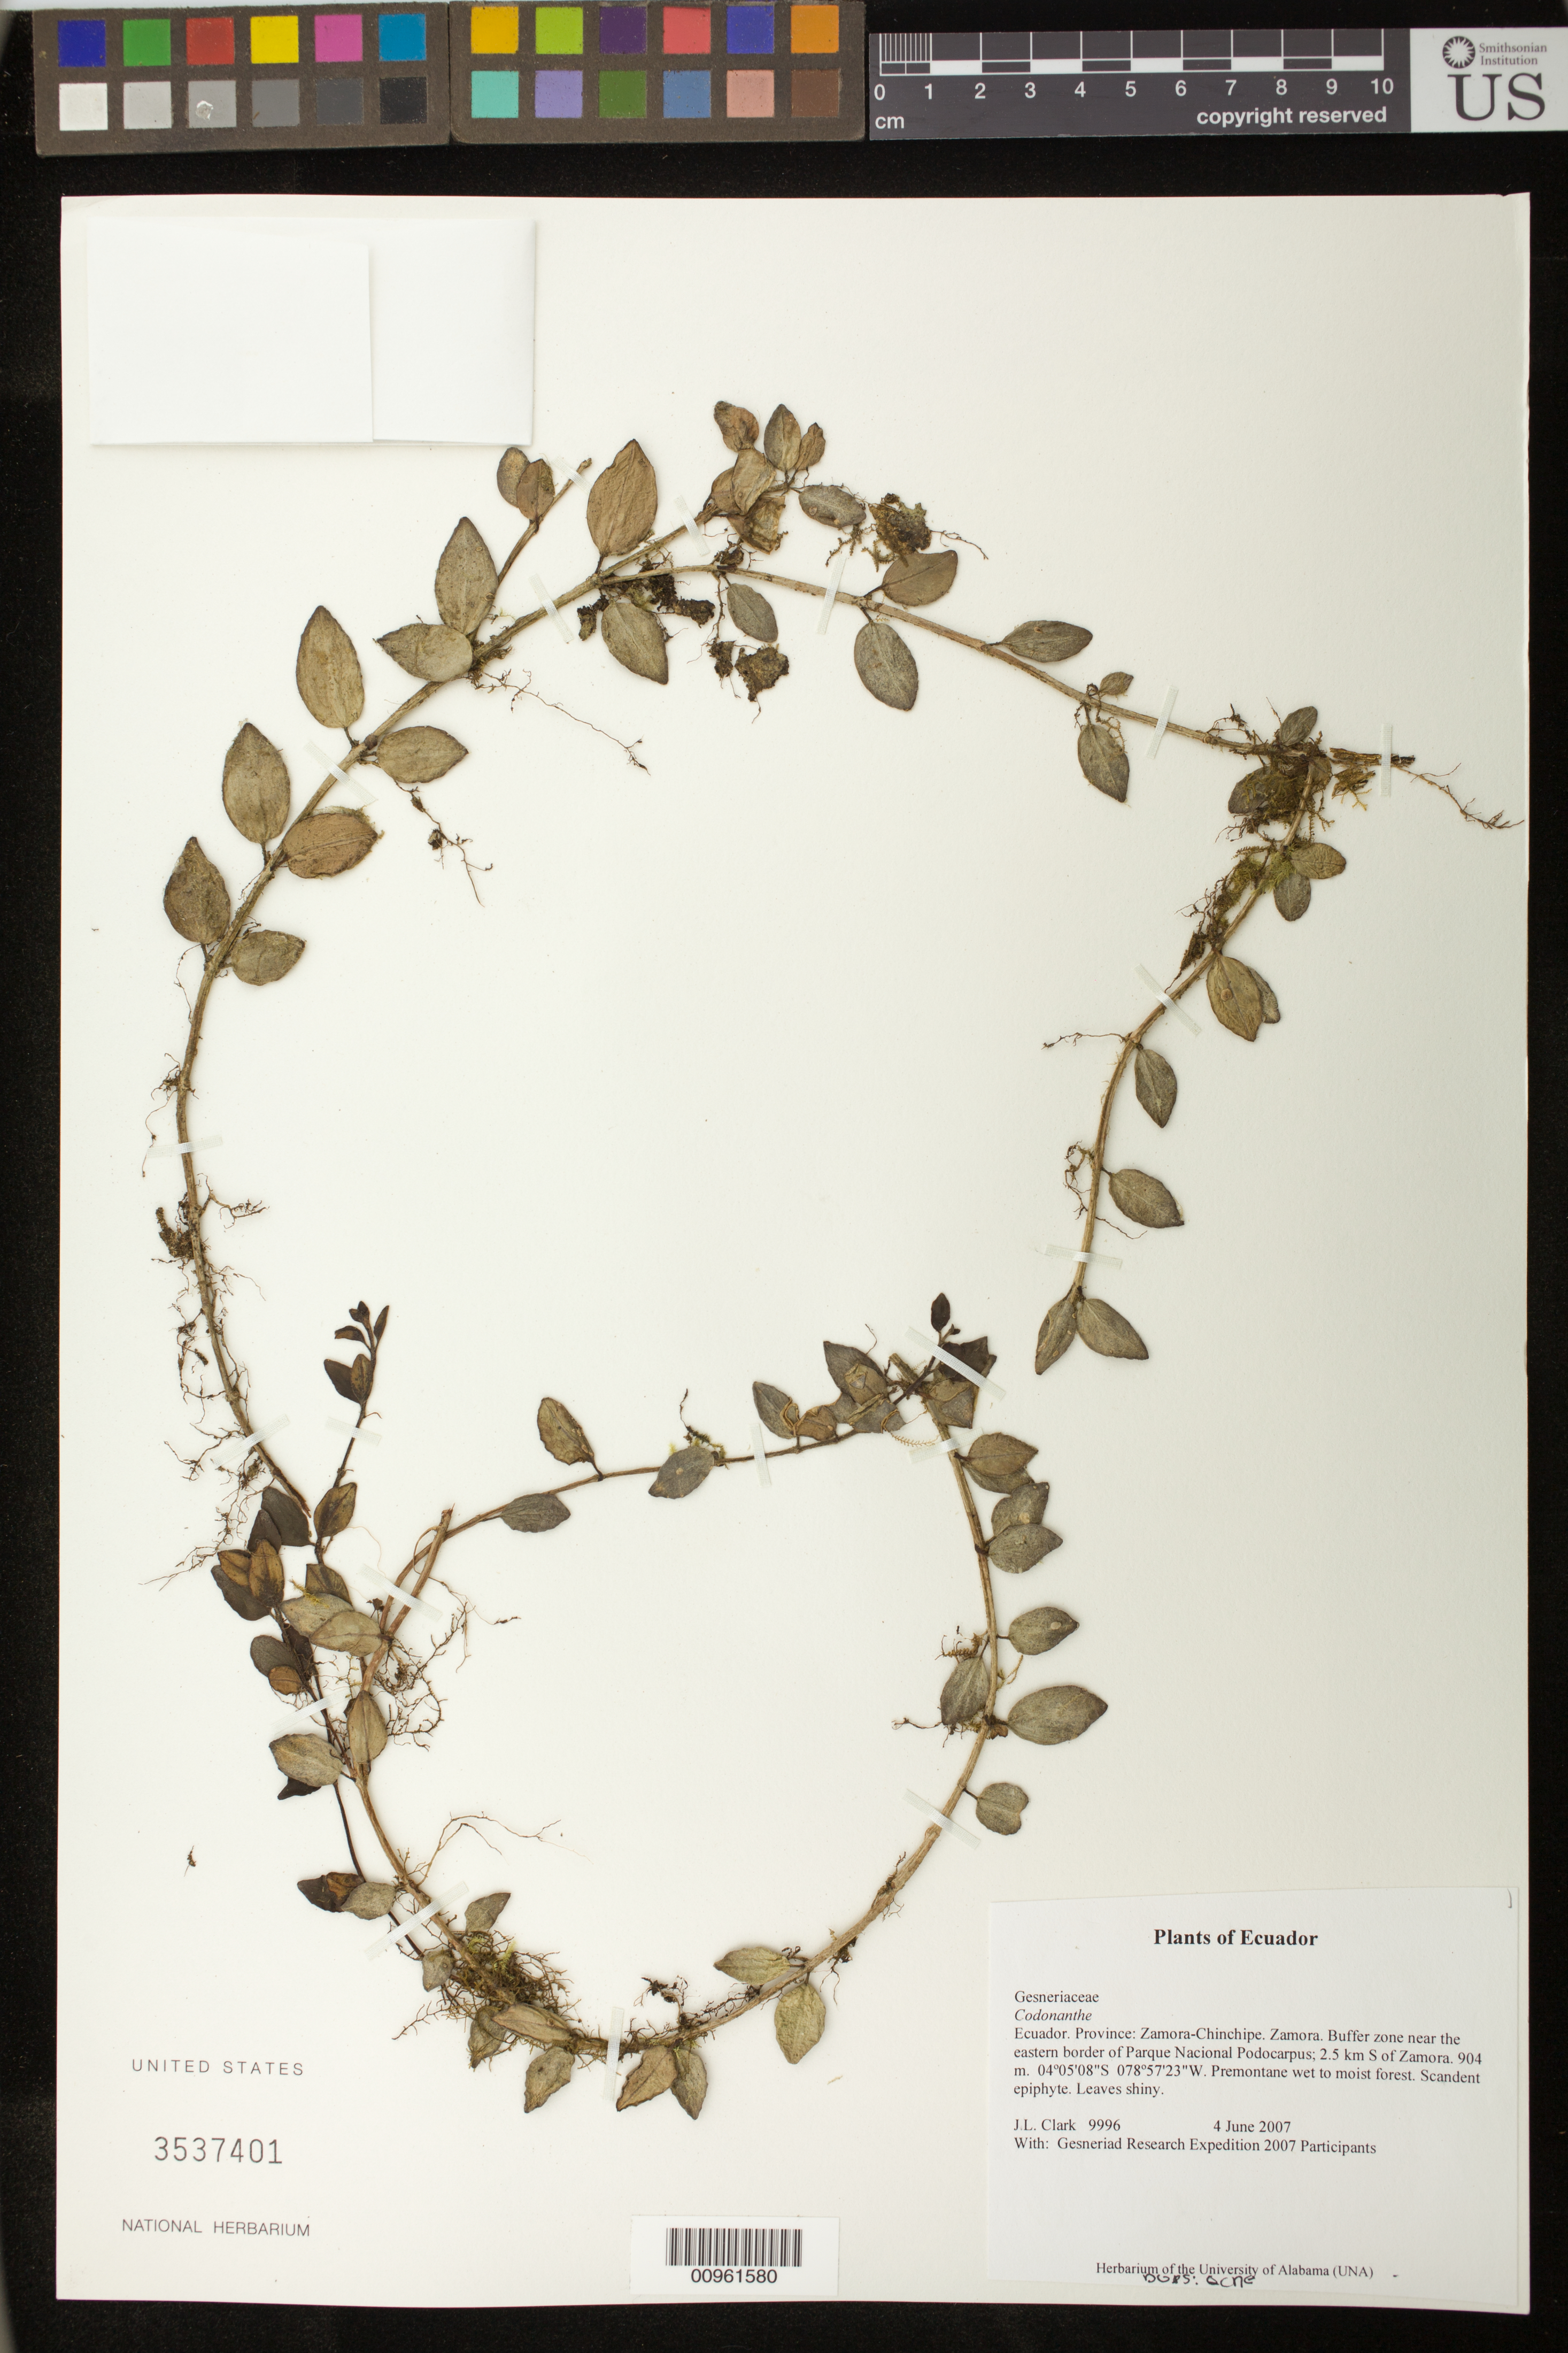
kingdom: Plantae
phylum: Tracheophyta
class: Magnoliopsida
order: Lamiales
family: Gesneriaceae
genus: Codonanthe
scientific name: Codonanthe sp.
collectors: J. L. Clark & Gesneriad Research Expedition 2007 Participants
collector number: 9996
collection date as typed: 04 Jun 2007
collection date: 2007-06-04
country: Ecuador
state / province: Zamora-Chinchipe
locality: Zamora. Buffer zone near the eastern border of Parque Nacional Podocarpus; 2.5 km S of Zamora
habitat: Premontane wet to moist forest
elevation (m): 904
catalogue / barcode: US 3537401